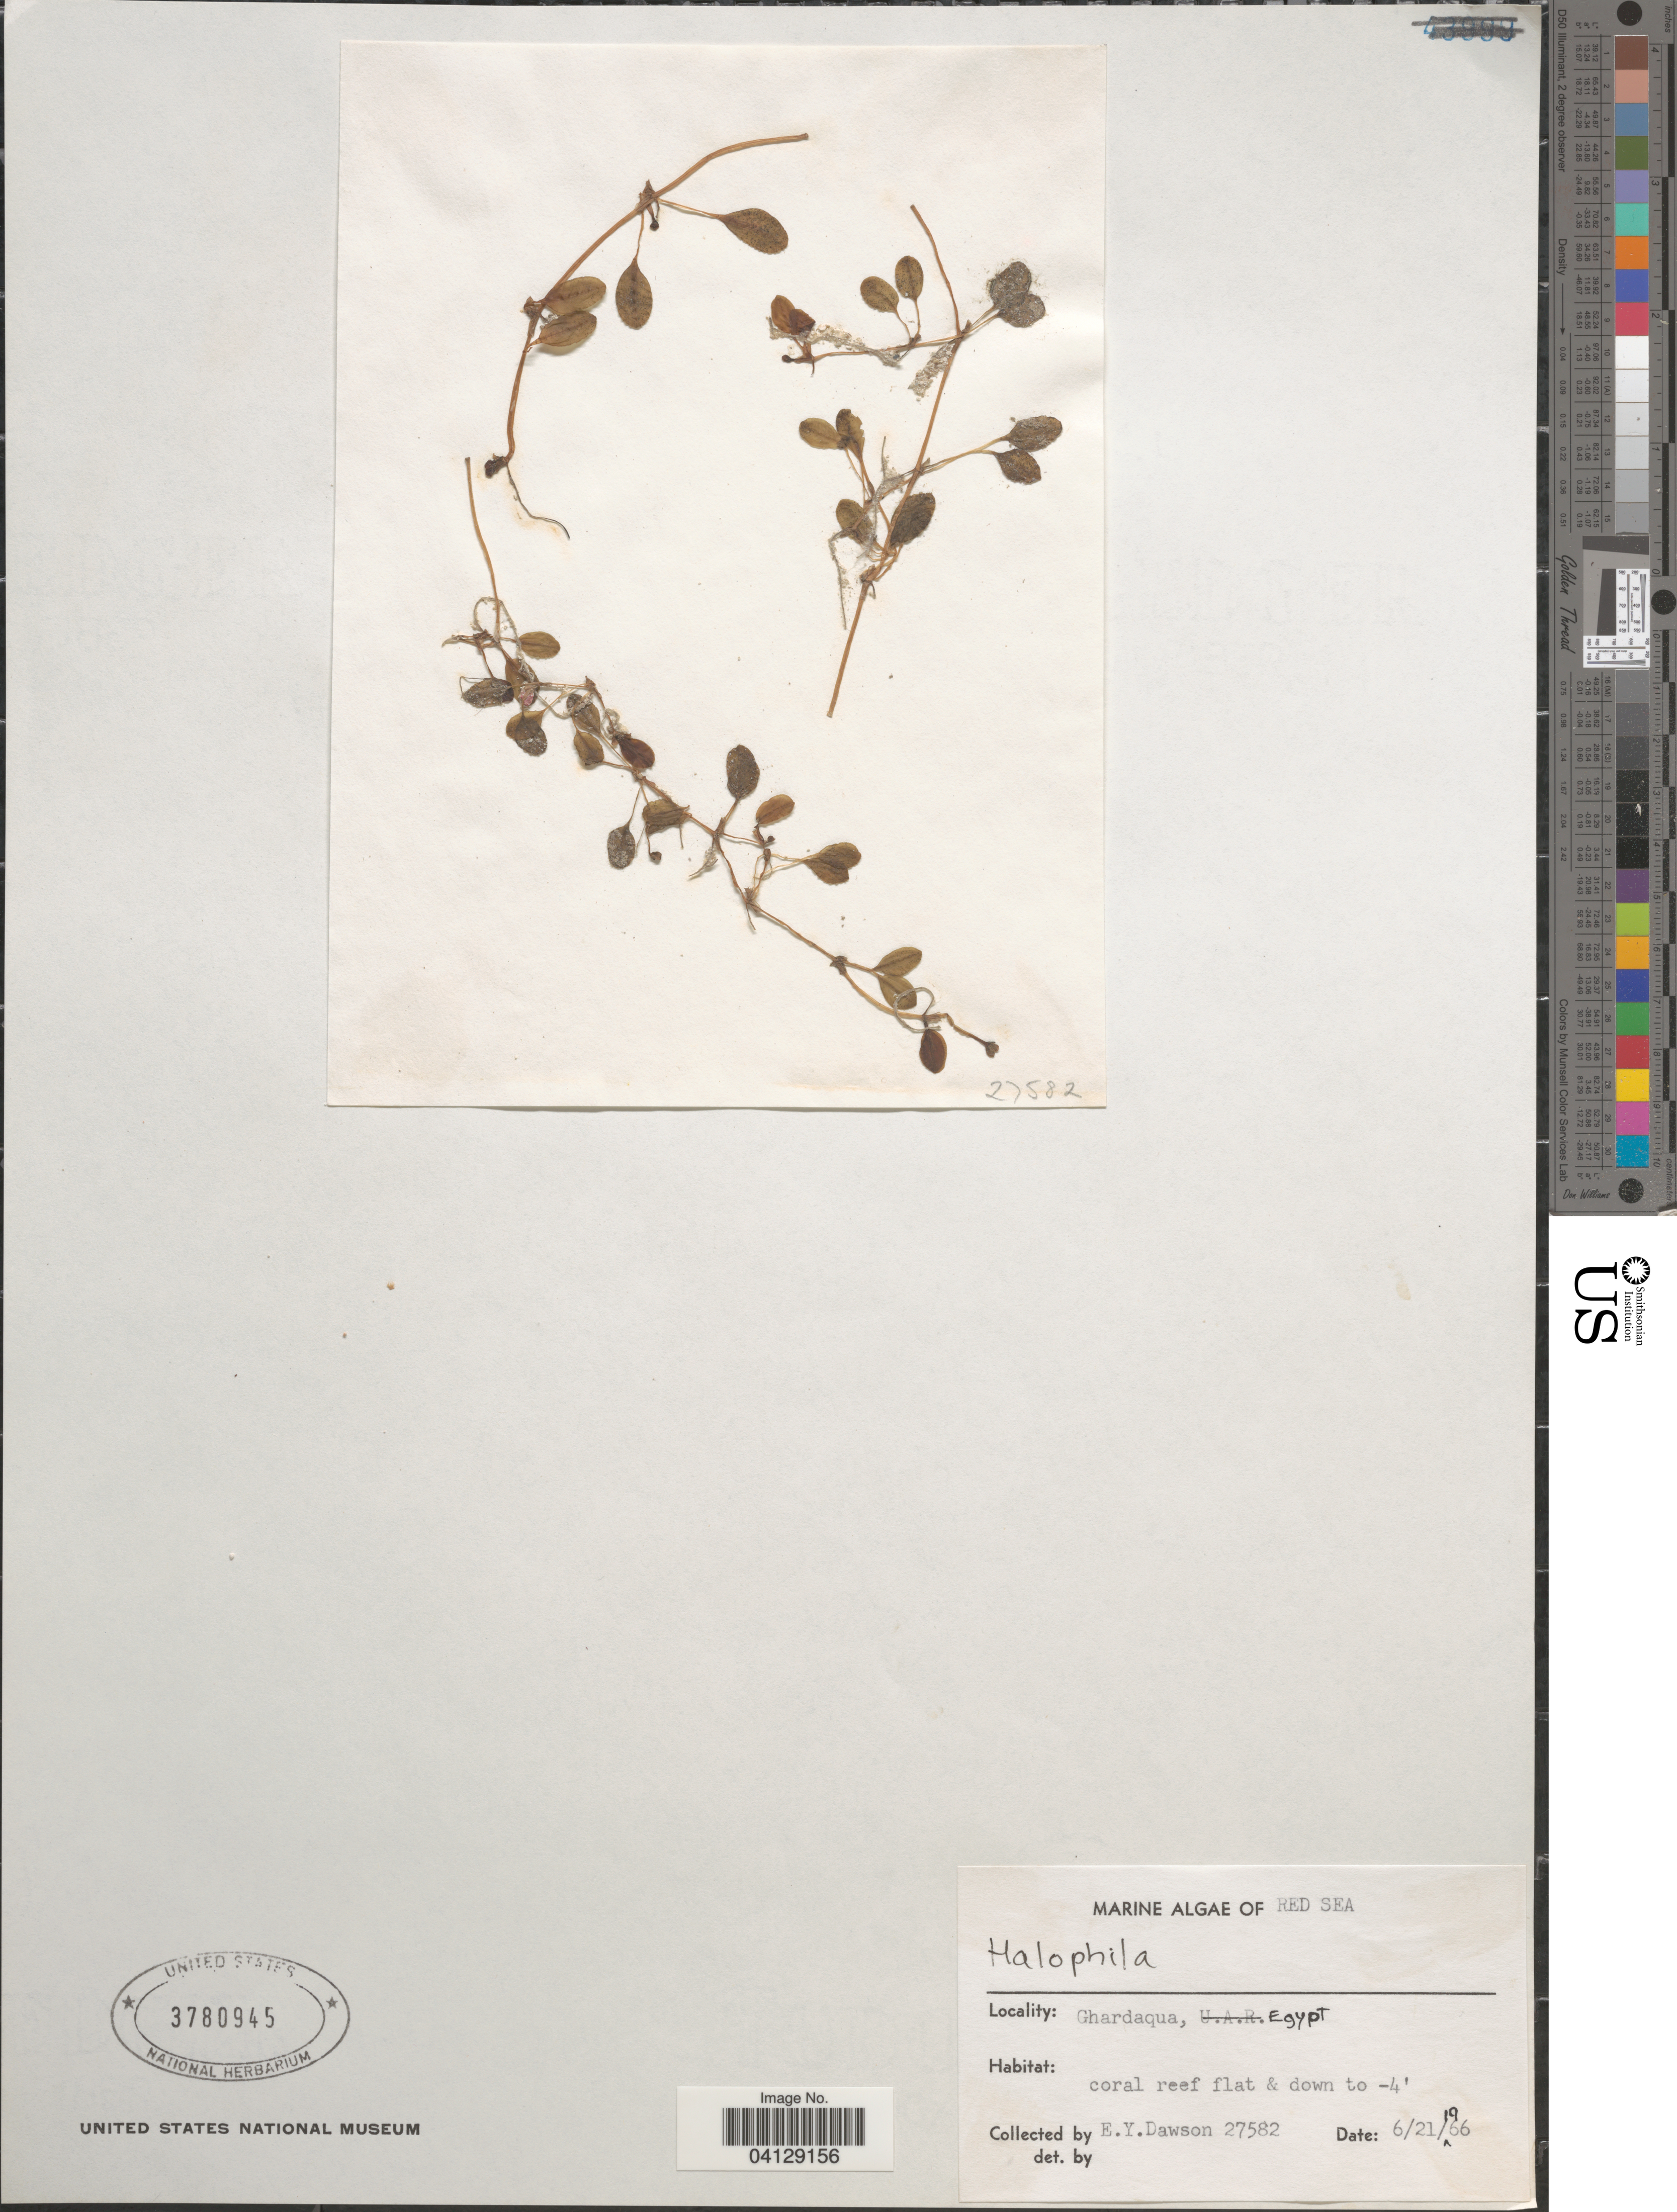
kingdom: Plantae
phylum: Tracheophyta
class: Liliopsida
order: Alismatales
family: Hydrocharitaceae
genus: Halophila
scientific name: Halophila sp.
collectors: E. Y. Dawson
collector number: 27582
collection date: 1966-06-21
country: Egypt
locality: Ghardaqua. Red Sea.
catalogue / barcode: US 3780945